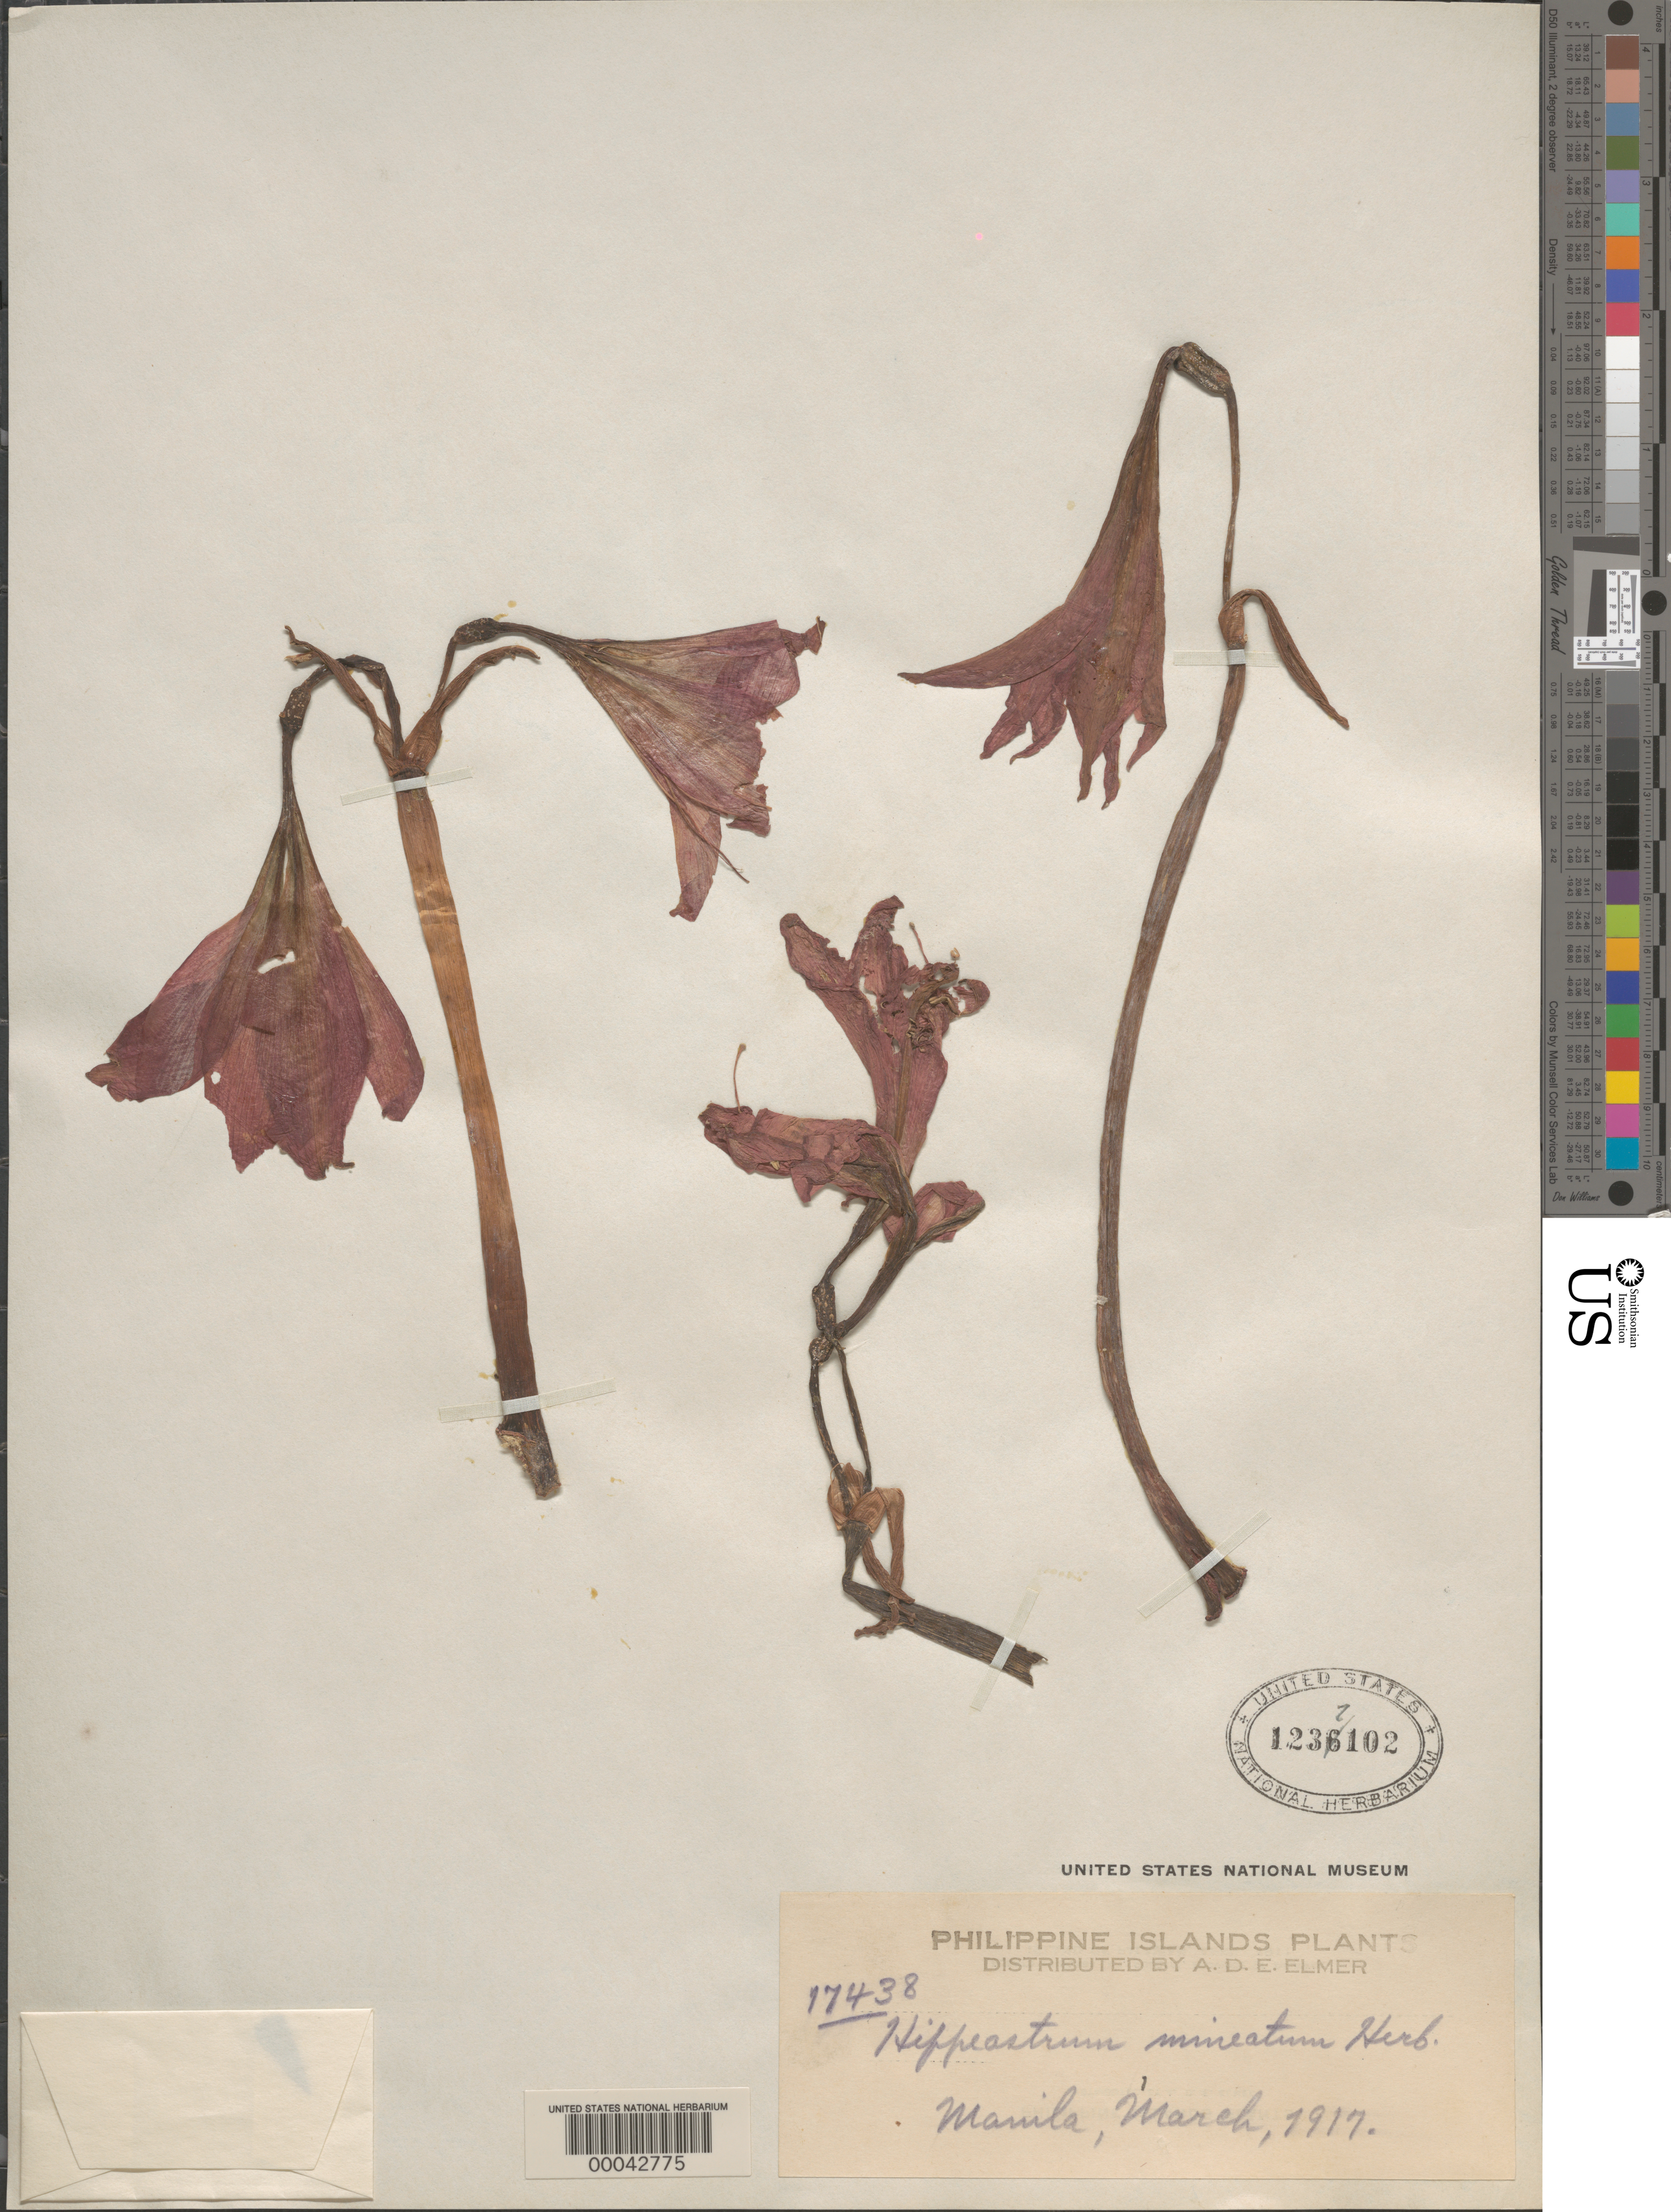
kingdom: Plantae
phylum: Tracheophyta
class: Liliopsida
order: Asparagales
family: Amaryllidaceae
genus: Hippeastrum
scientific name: Hippeastrum miniatum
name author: (Ruiz & Pav.) Herb.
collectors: A. D. E. Elmer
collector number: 17438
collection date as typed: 1917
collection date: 1917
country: Philippines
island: Luzon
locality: Manila and vicinity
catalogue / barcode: US 1237102